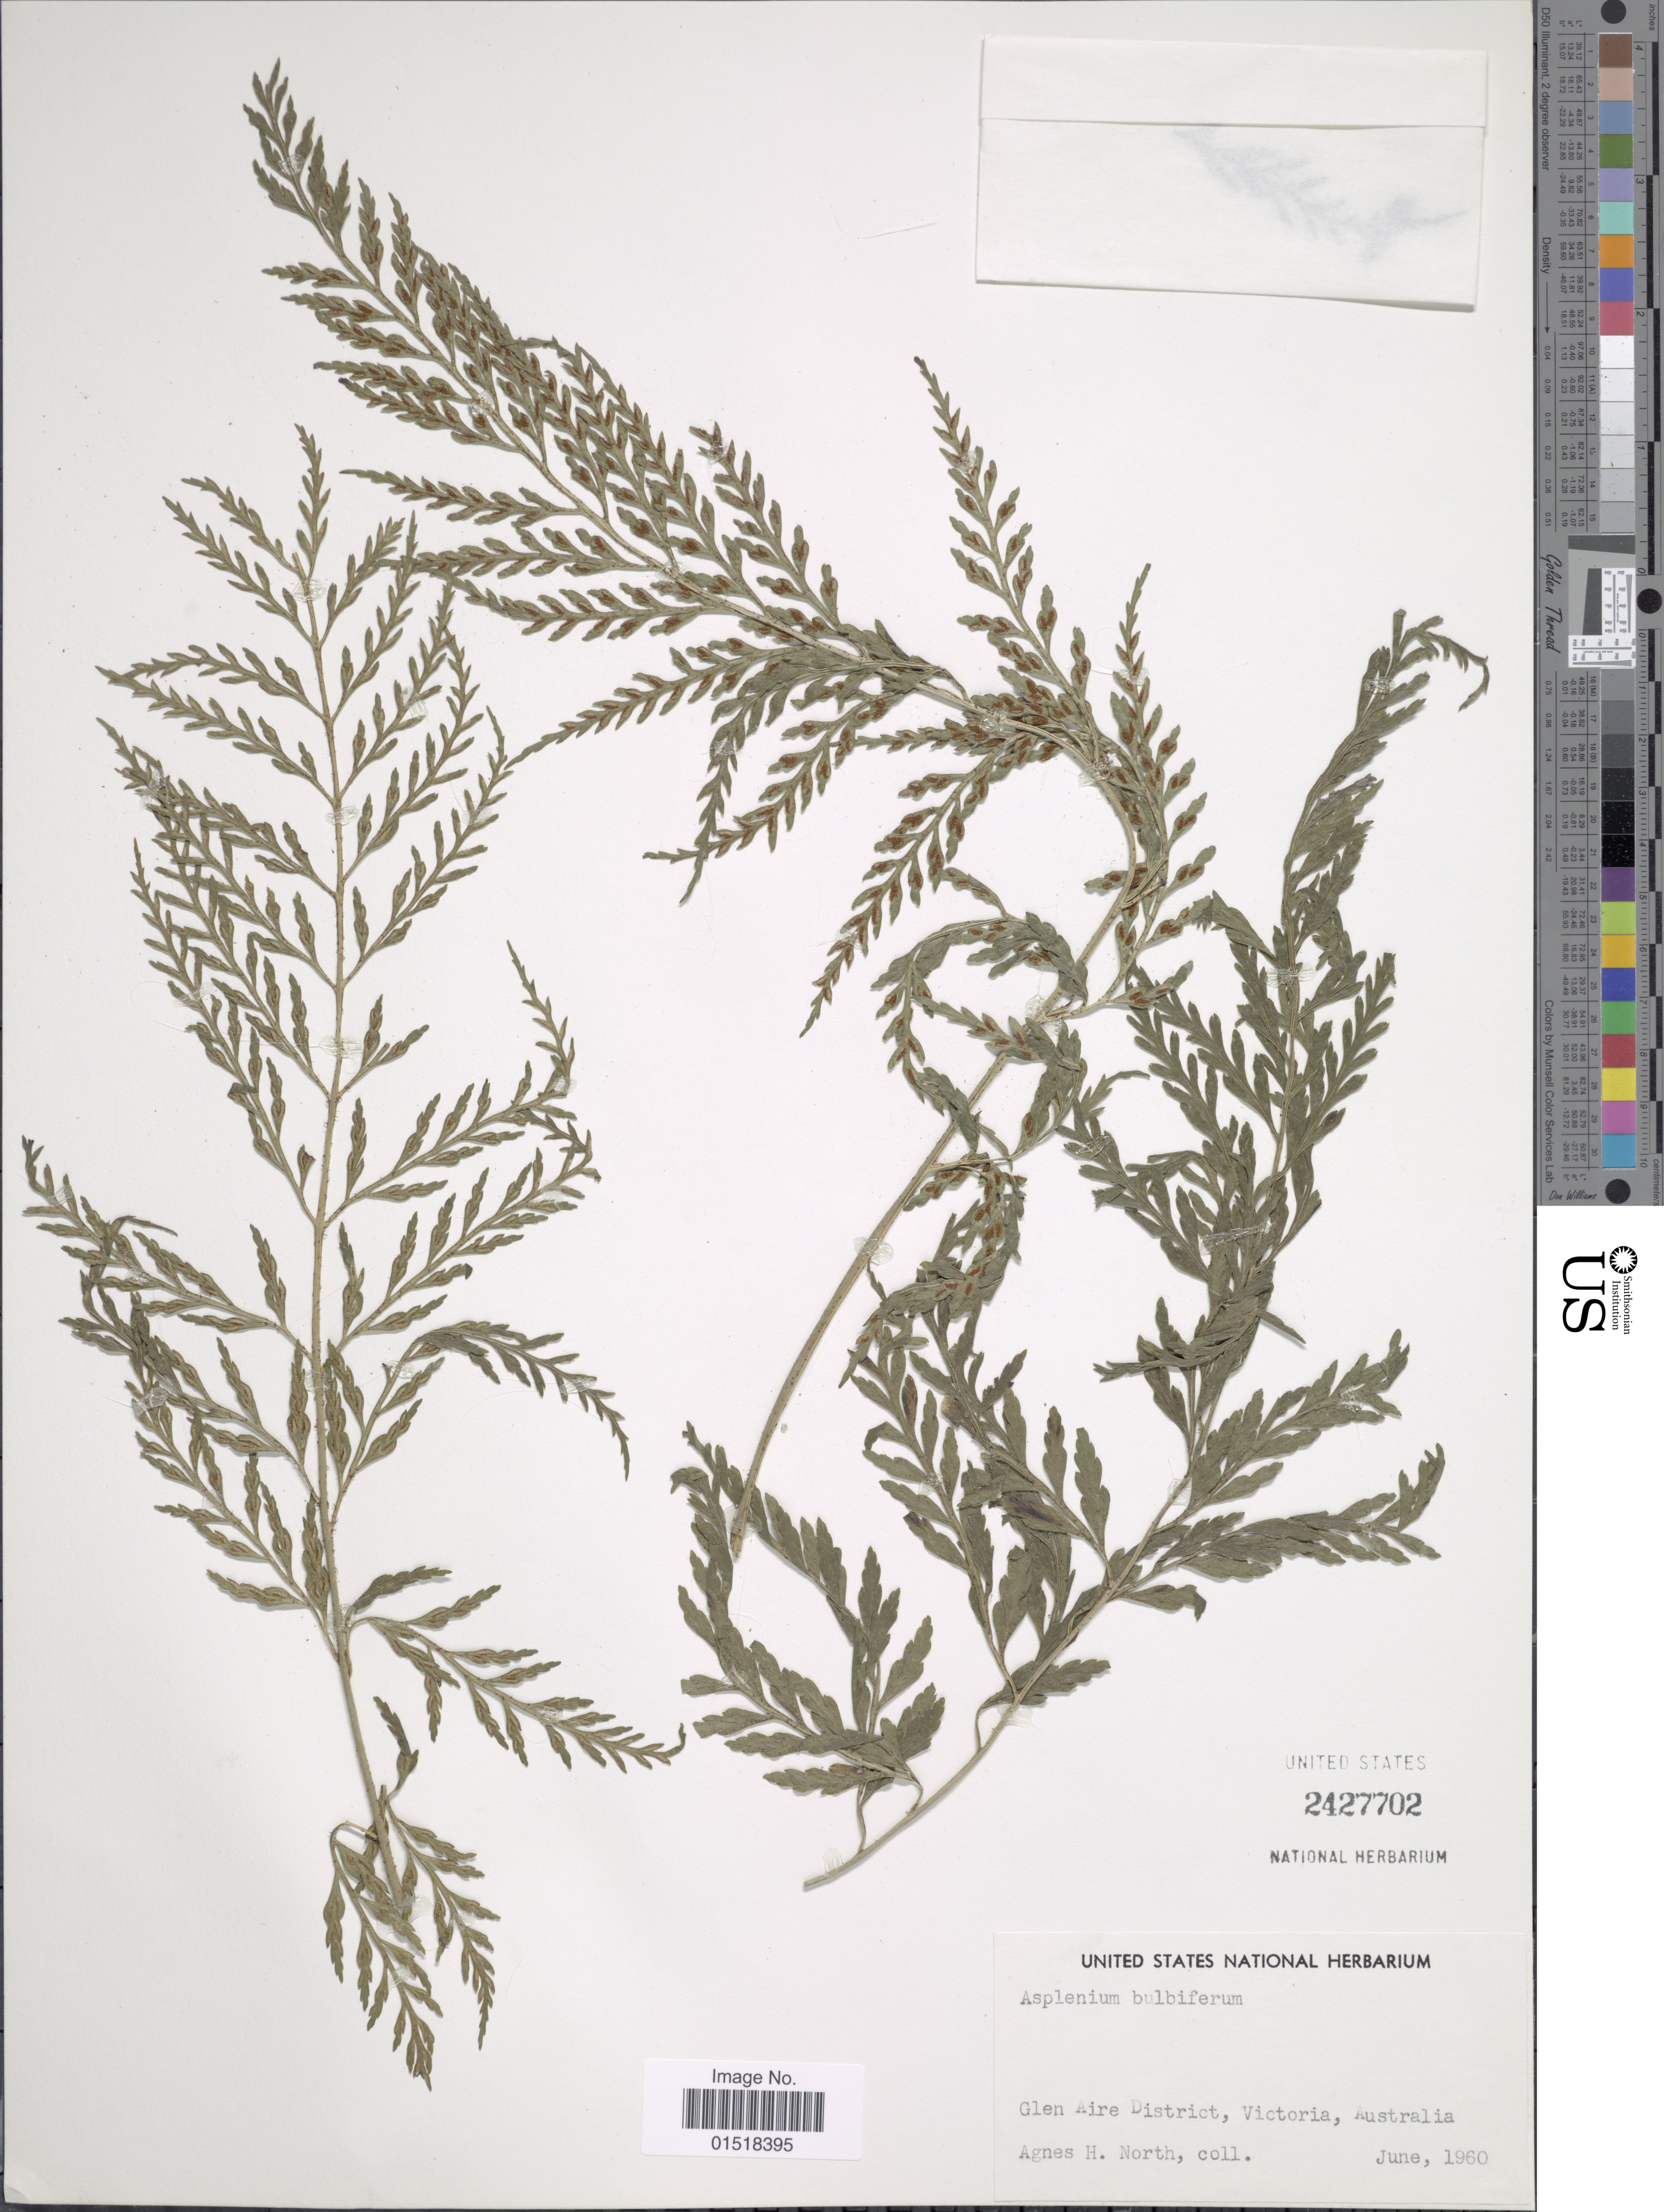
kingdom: Plantae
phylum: Tracheophyta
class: Polypodiopsida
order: Polypodiales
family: Aspleniaceae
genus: Asplenium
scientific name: Asplenium bulbiferum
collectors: A. North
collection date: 1960-06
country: Australia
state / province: Victoria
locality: Glen Aire District, Victoria.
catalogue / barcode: US 2427702